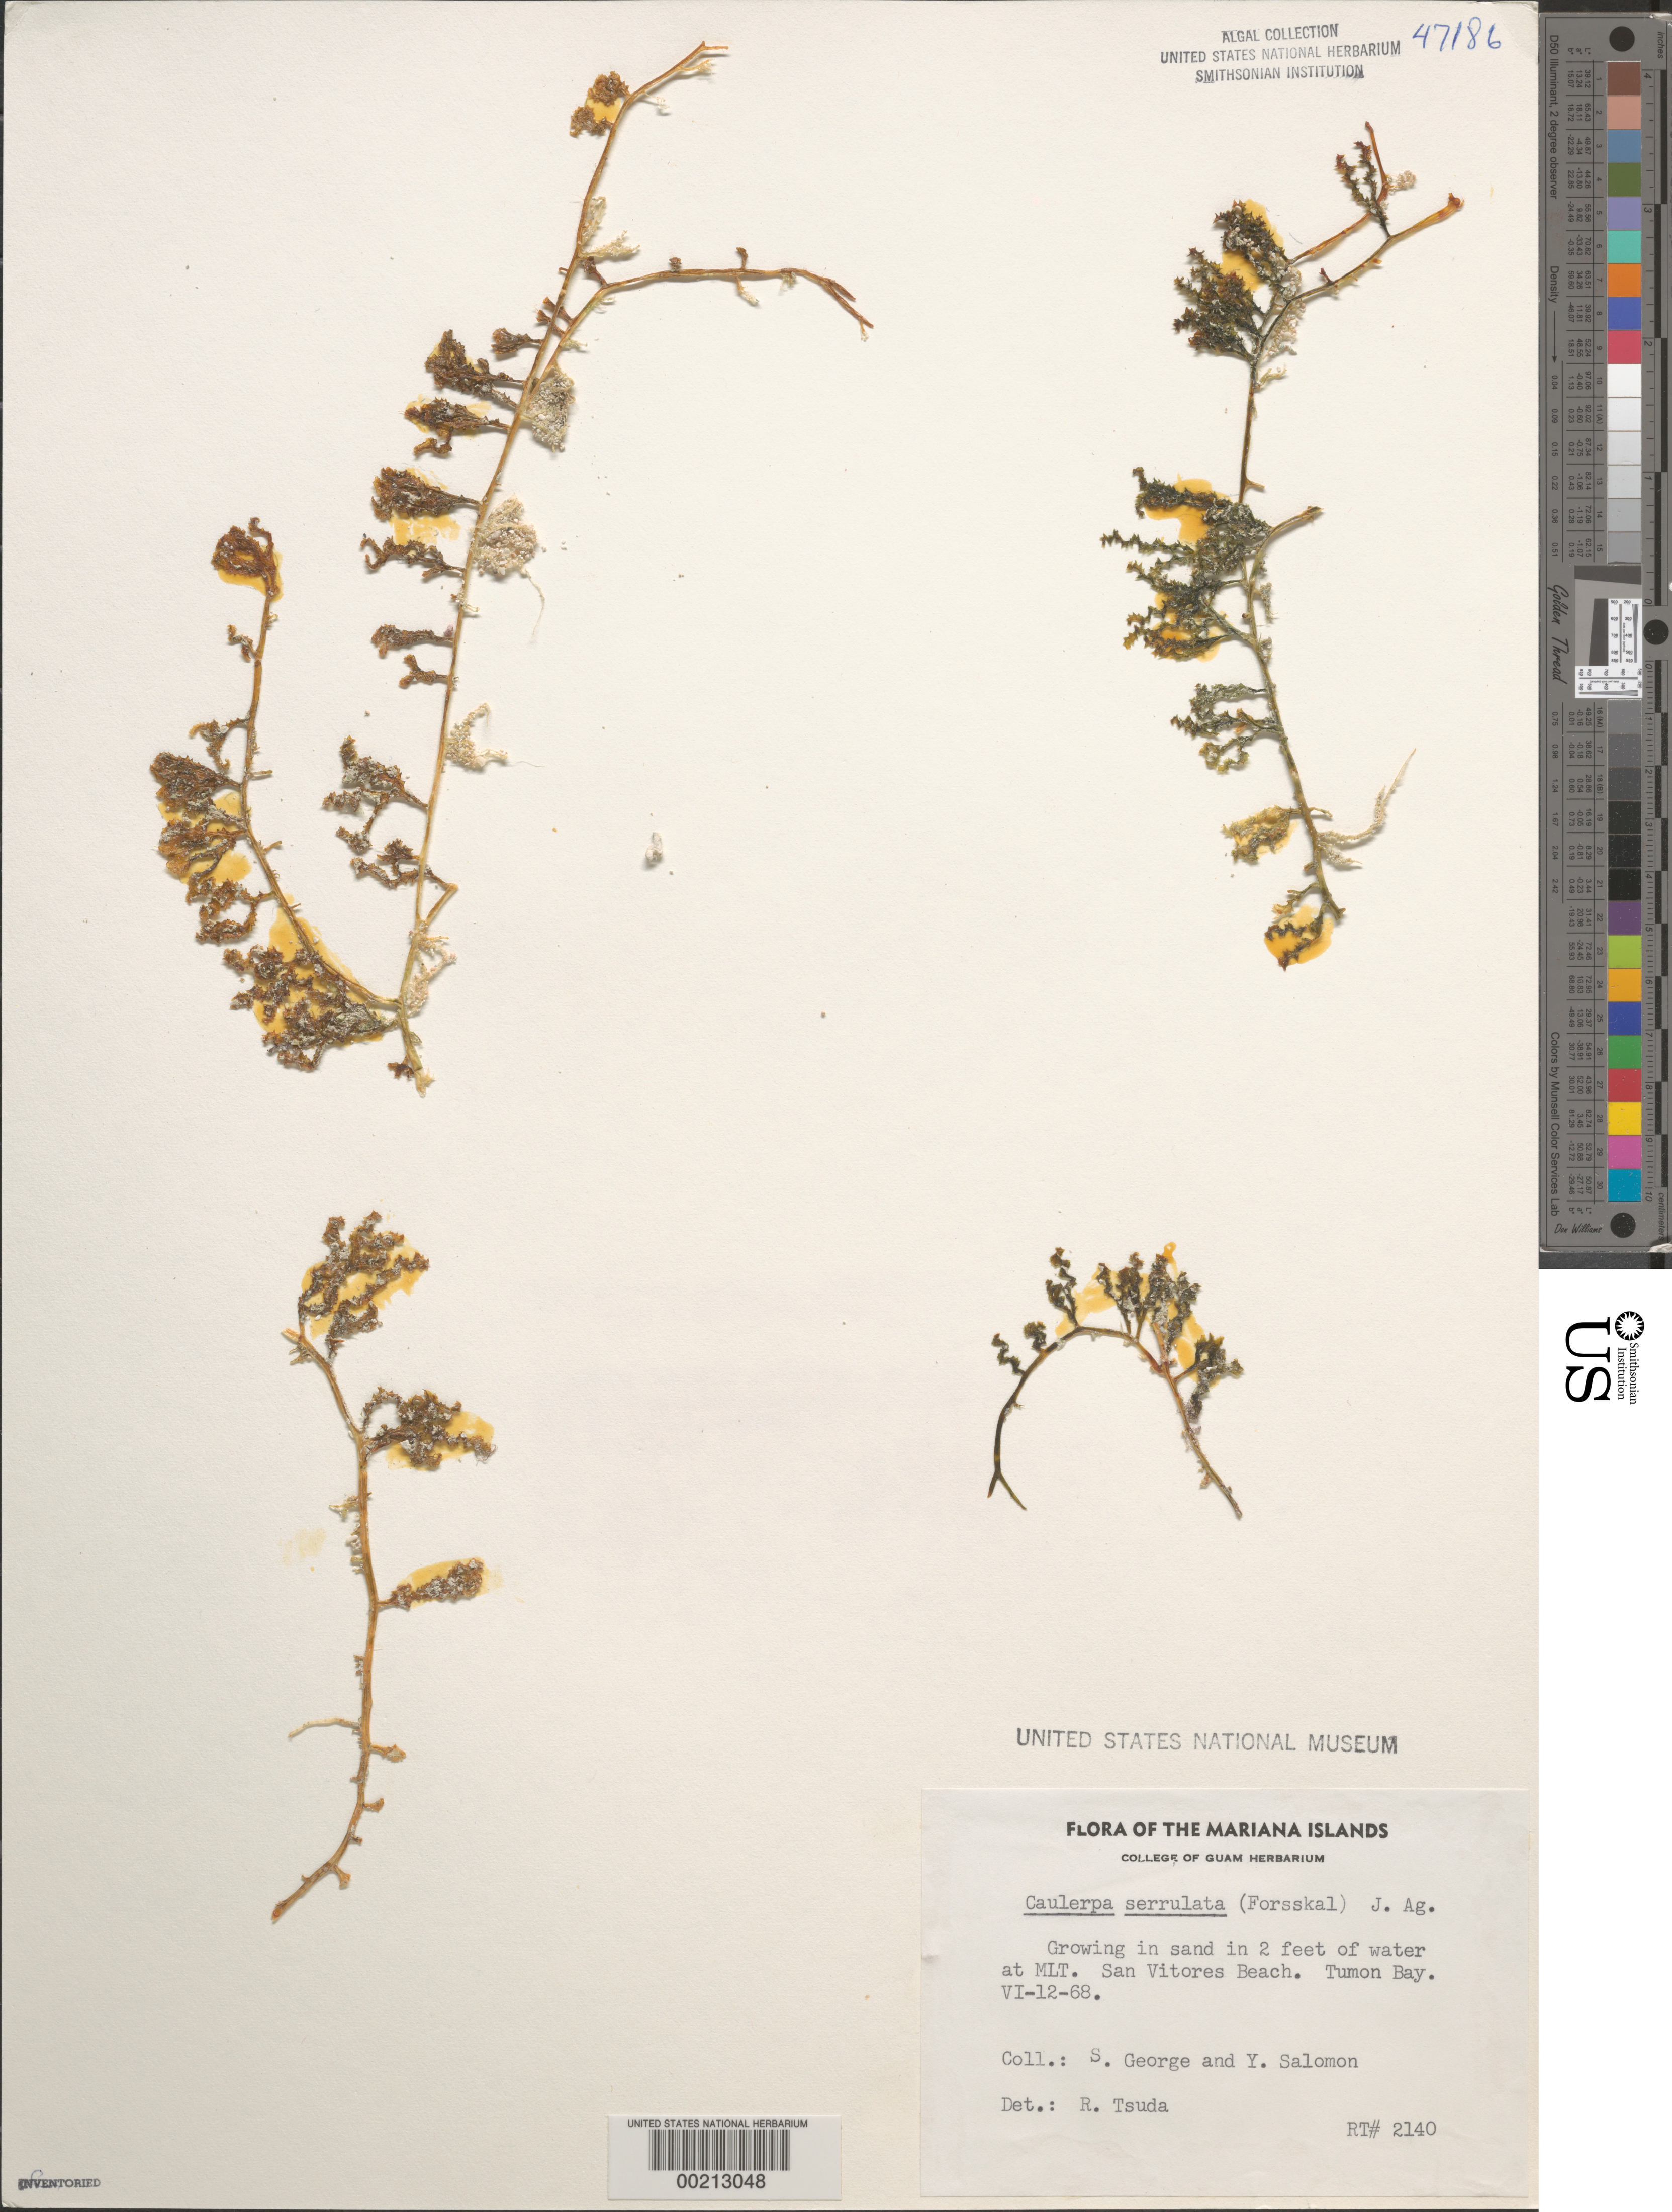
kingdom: Plantae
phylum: Chlorophyta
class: Ulvophyceae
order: Bryopsidales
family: Caulerpaceae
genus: Caulerpa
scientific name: Caulerpa serrulata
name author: (Forssk.) J. Agardh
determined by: Tsuda, R. T.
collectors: S. George & Y. Salomon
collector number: Rt 2140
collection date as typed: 12 Jun 1968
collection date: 1968-06-12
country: Guam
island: Guam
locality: Tumon Bay, San Vitores Beach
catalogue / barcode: US 47186